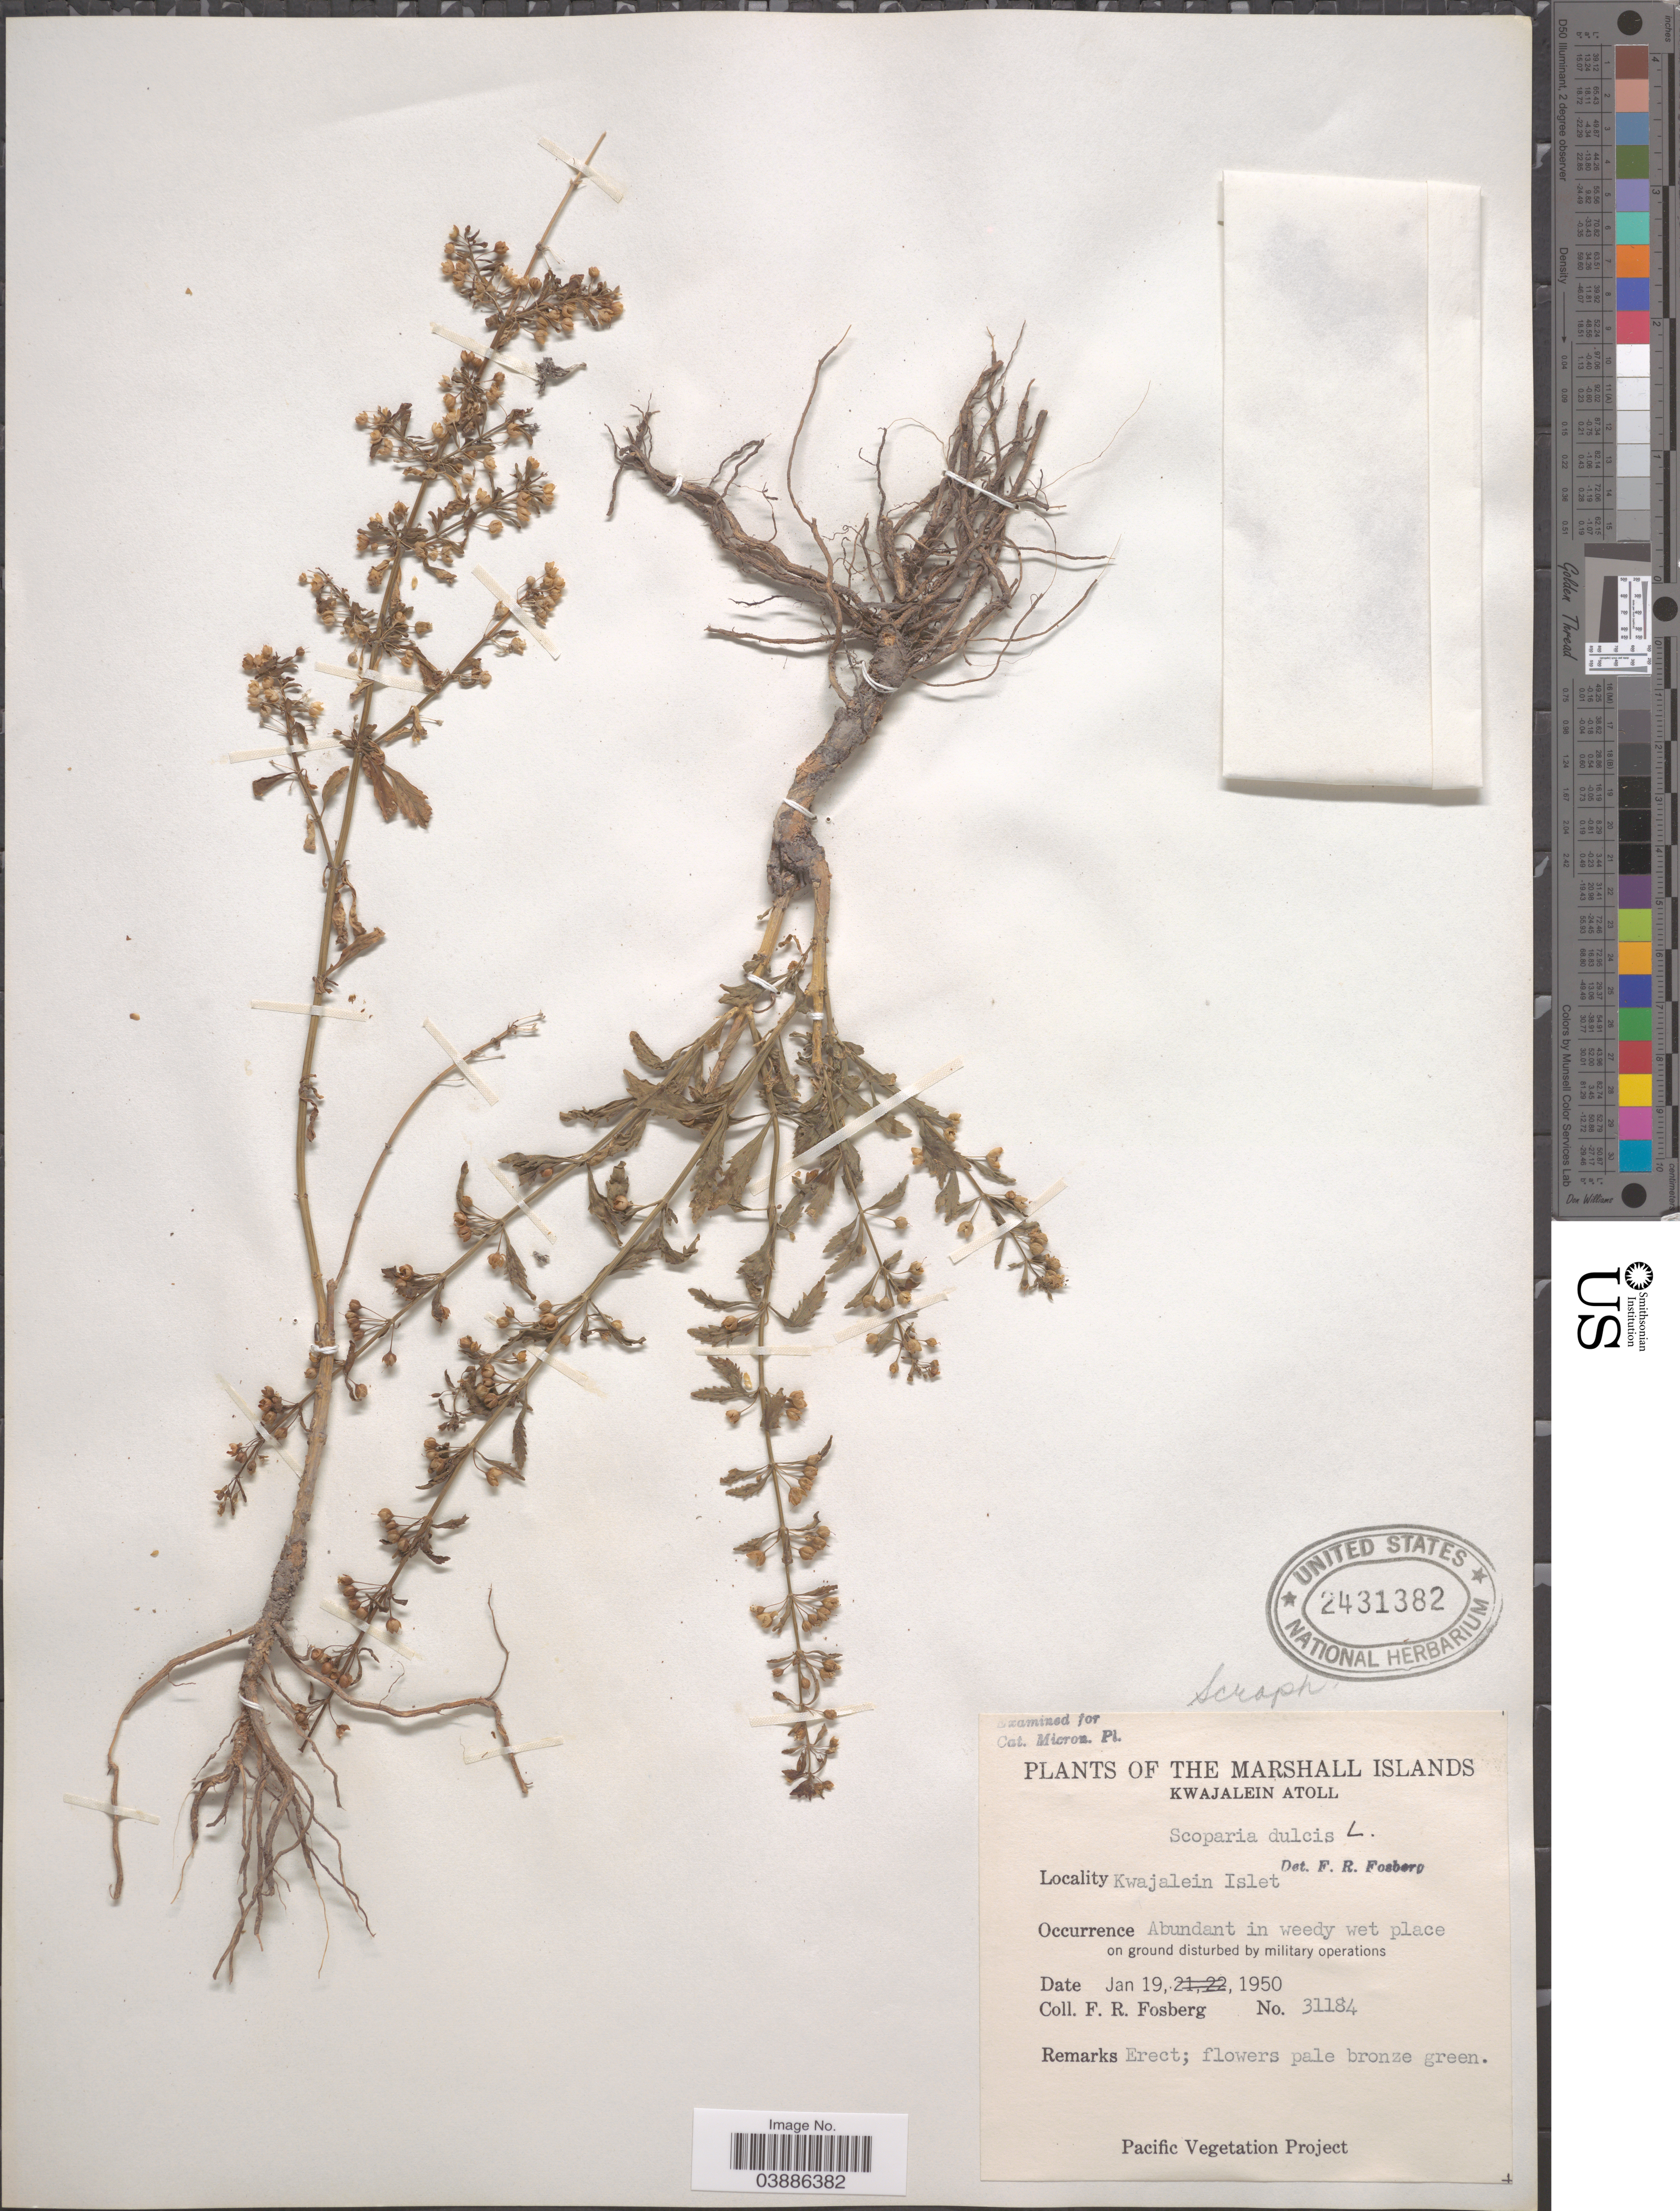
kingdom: Plantae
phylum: Tracheophyta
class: Magnoliopsida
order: Lamiales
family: Plantaginaceae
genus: Scoparia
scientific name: Scoparia dulcis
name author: L.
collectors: F. R. Fosberg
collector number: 31184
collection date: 1950-01-19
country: Marshall Islands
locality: Kwajalein Atoll. Kwajalein Islet.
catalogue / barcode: US 2431382